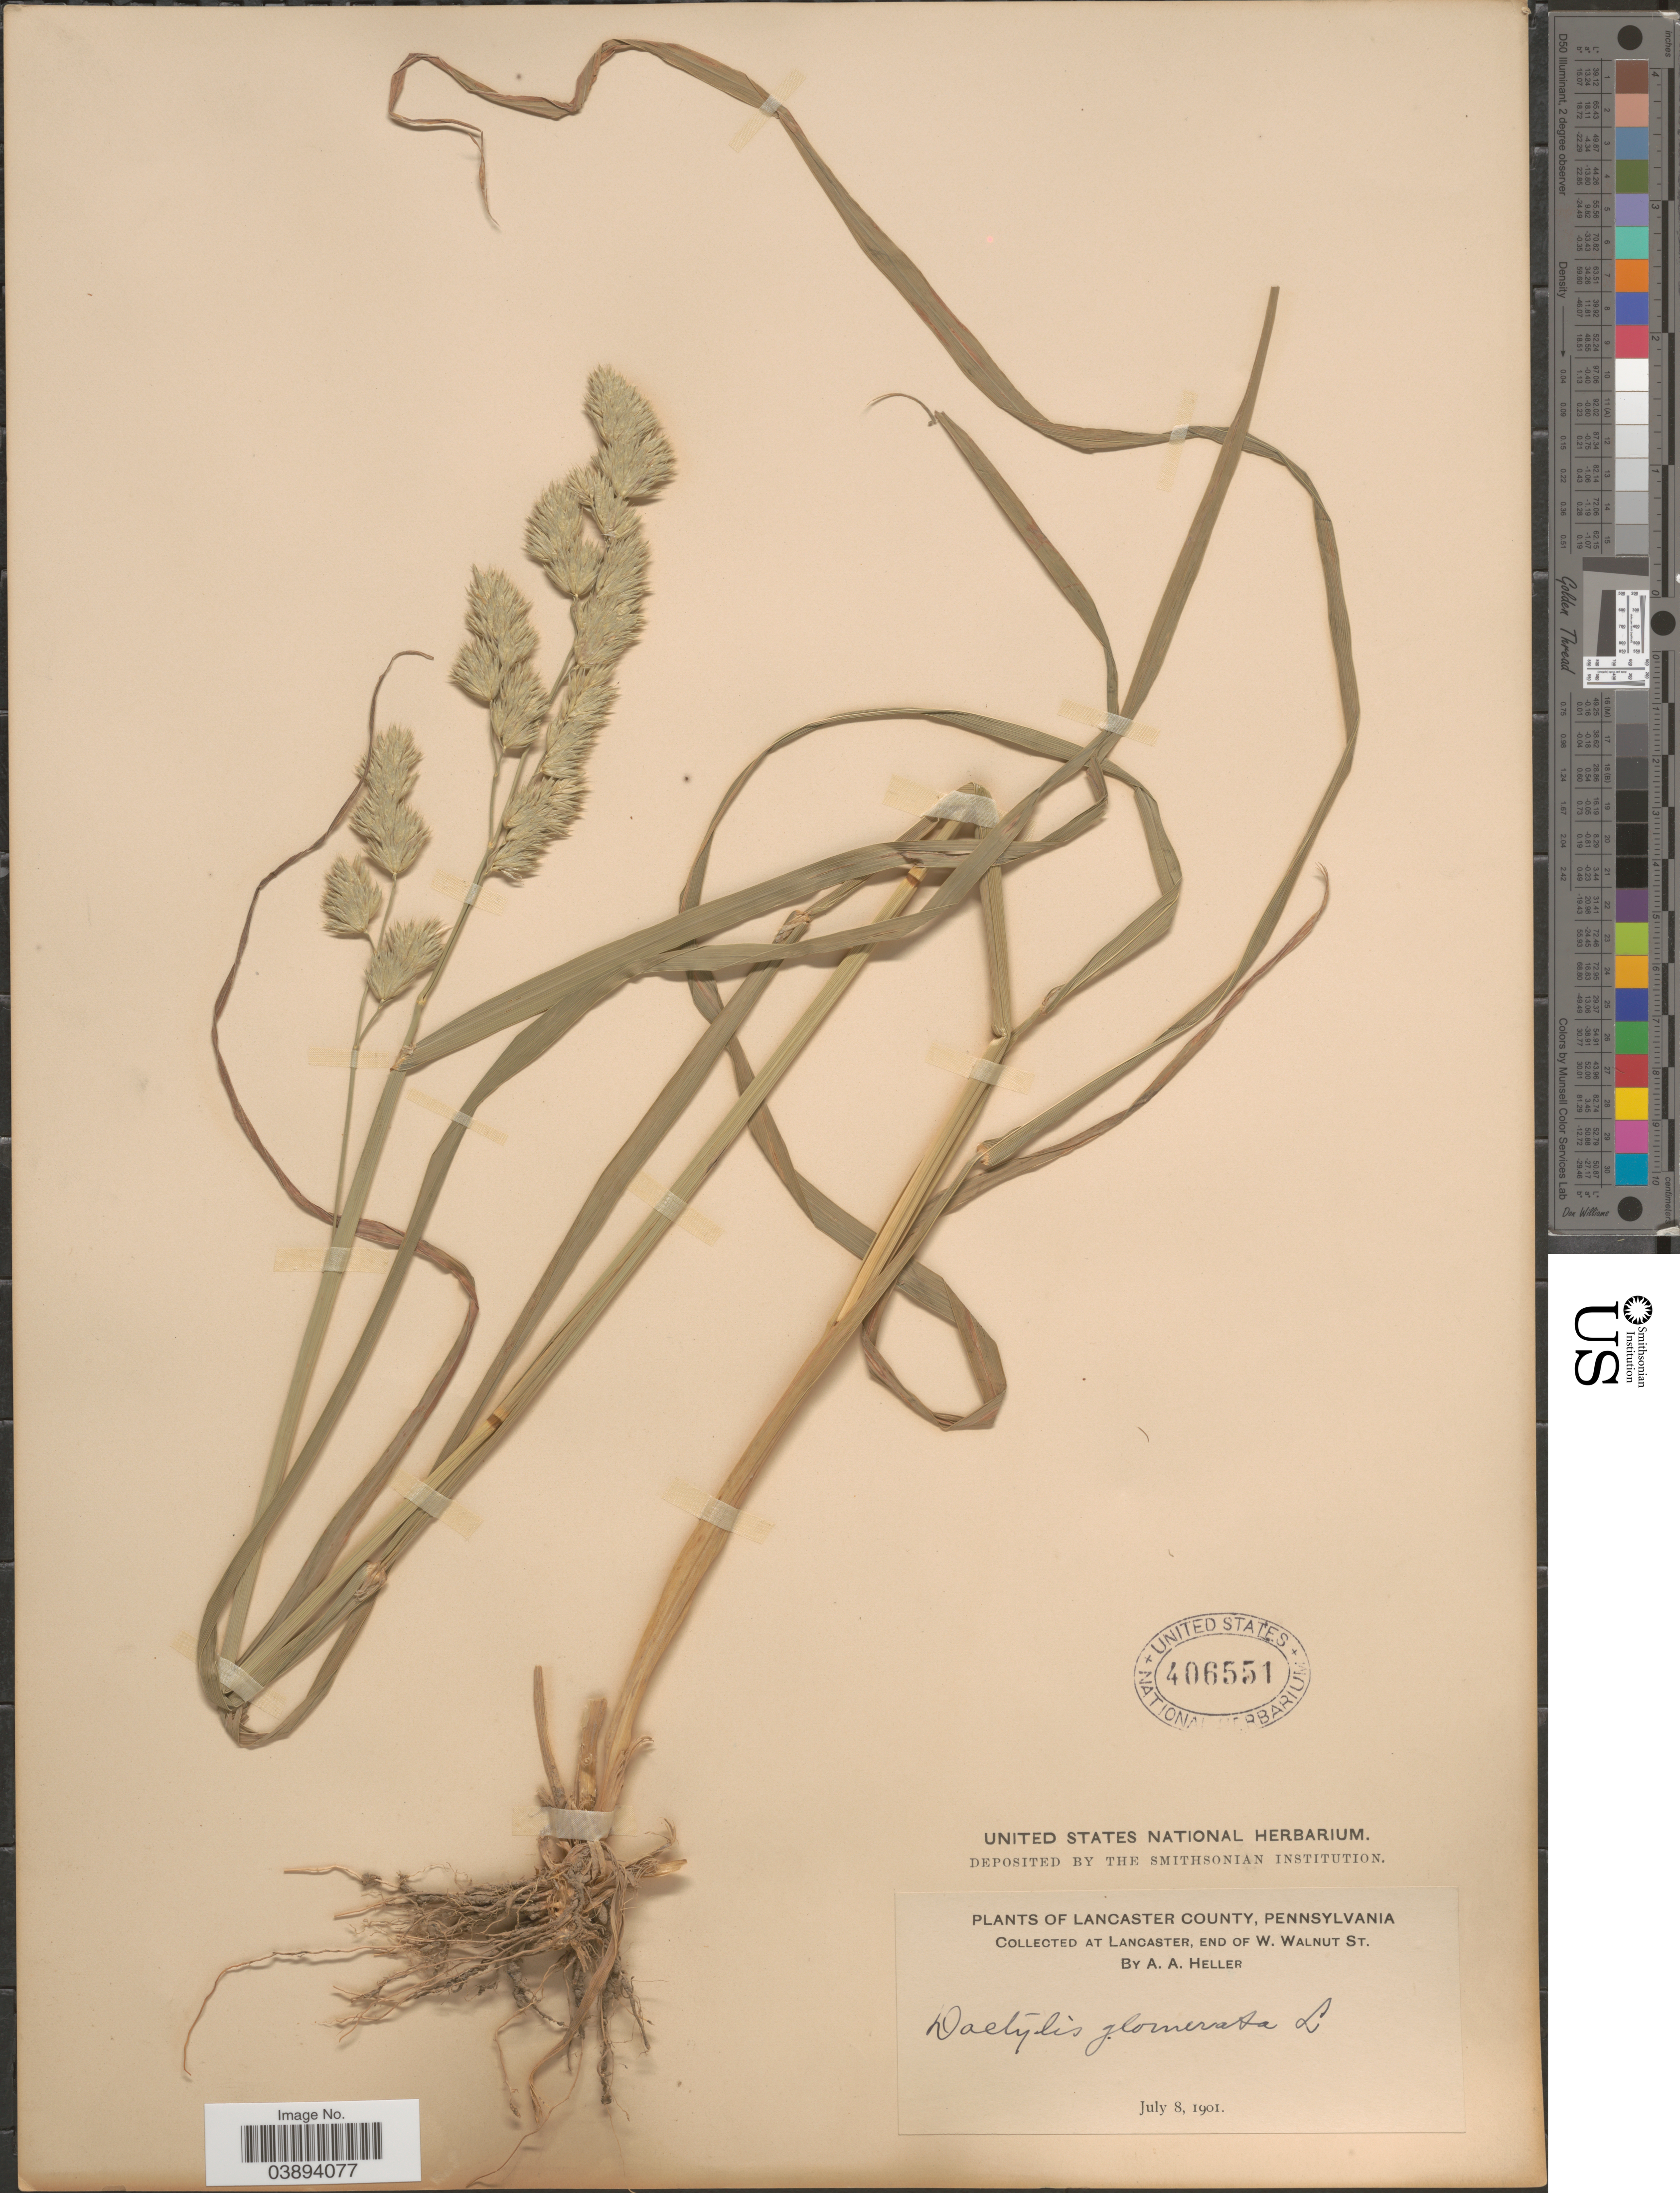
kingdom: Plantae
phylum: Tracheophyta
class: Liliopsida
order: Poales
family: Poaceae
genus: Dactylis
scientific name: Dactylis glomerata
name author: L.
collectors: A. A. Heller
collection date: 1901-07-08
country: United States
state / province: Pennsylvania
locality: Lancaster County. At Lancaster, end of W. Walnut St.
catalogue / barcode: US 406551